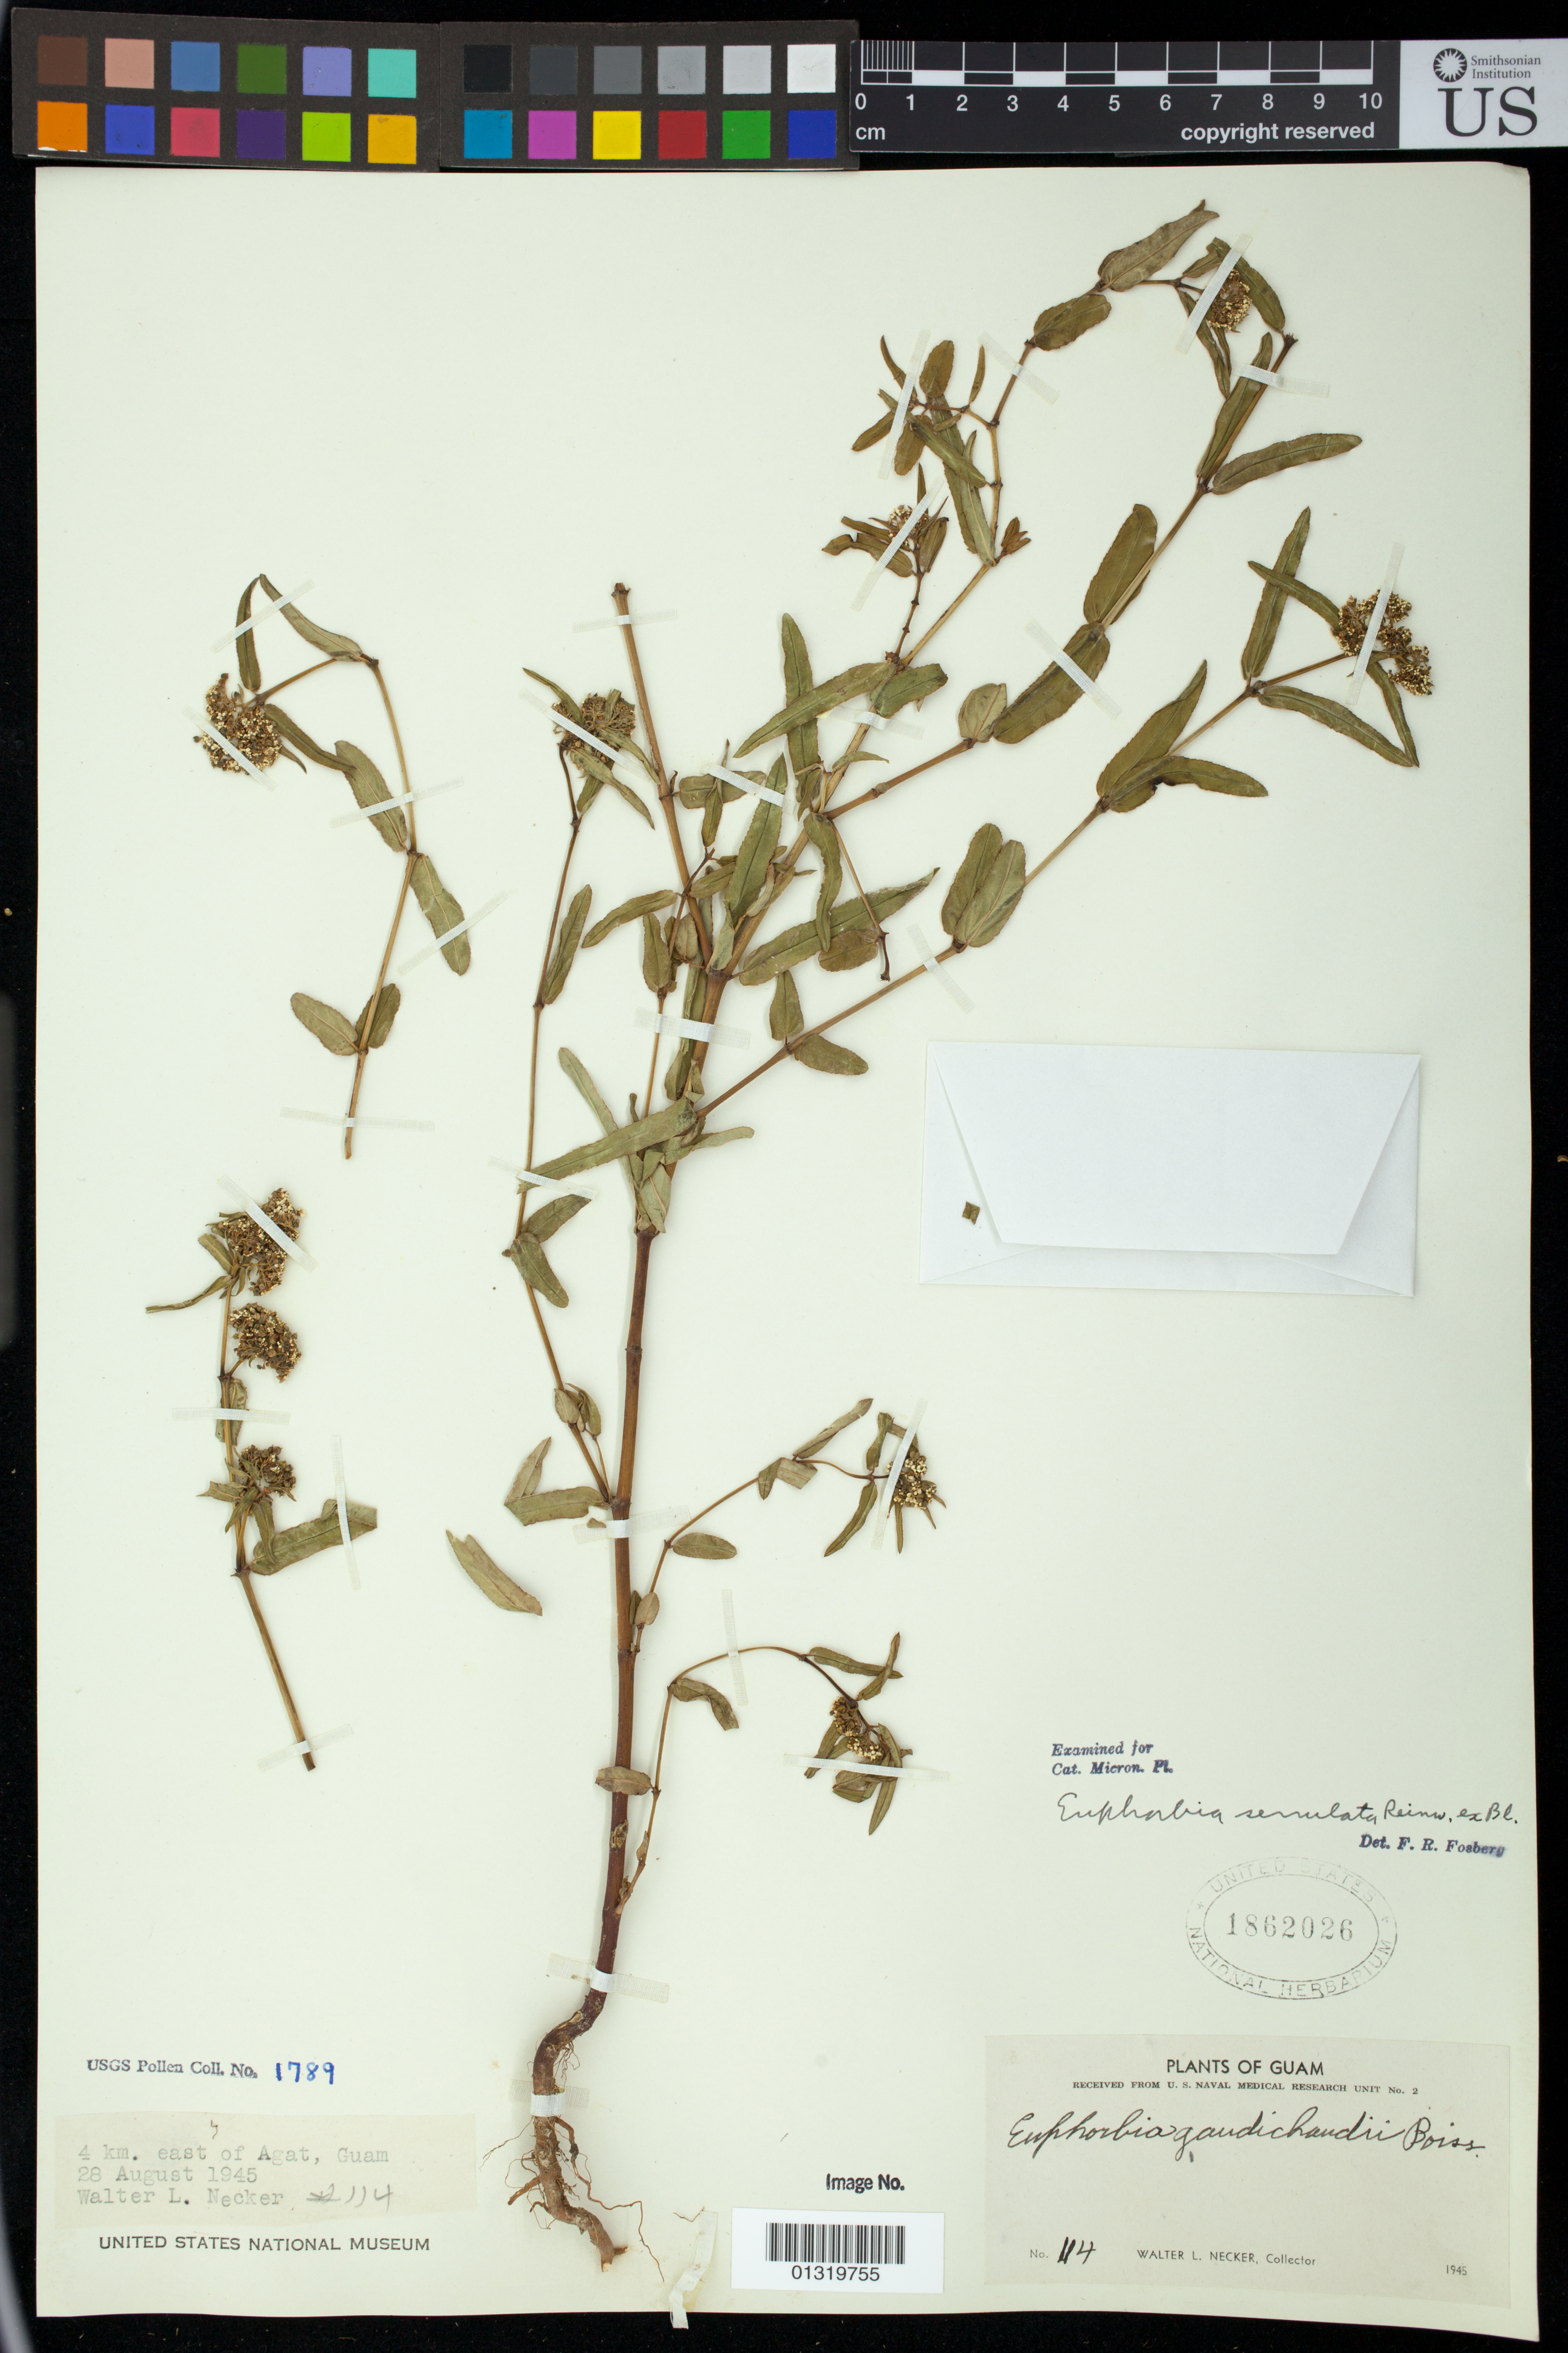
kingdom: Plantae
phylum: Tracheophyta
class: Magnoliopsida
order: Malpighiales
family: Euphorbiaceae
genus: Euphorbia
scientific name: Euphorbia bifida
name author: Hook. & Arn.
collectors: W. L. Necker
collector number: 114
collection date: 1945-08-28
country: Guam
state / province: Agat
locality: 4 km. east of Agat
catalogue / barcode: US 1862026